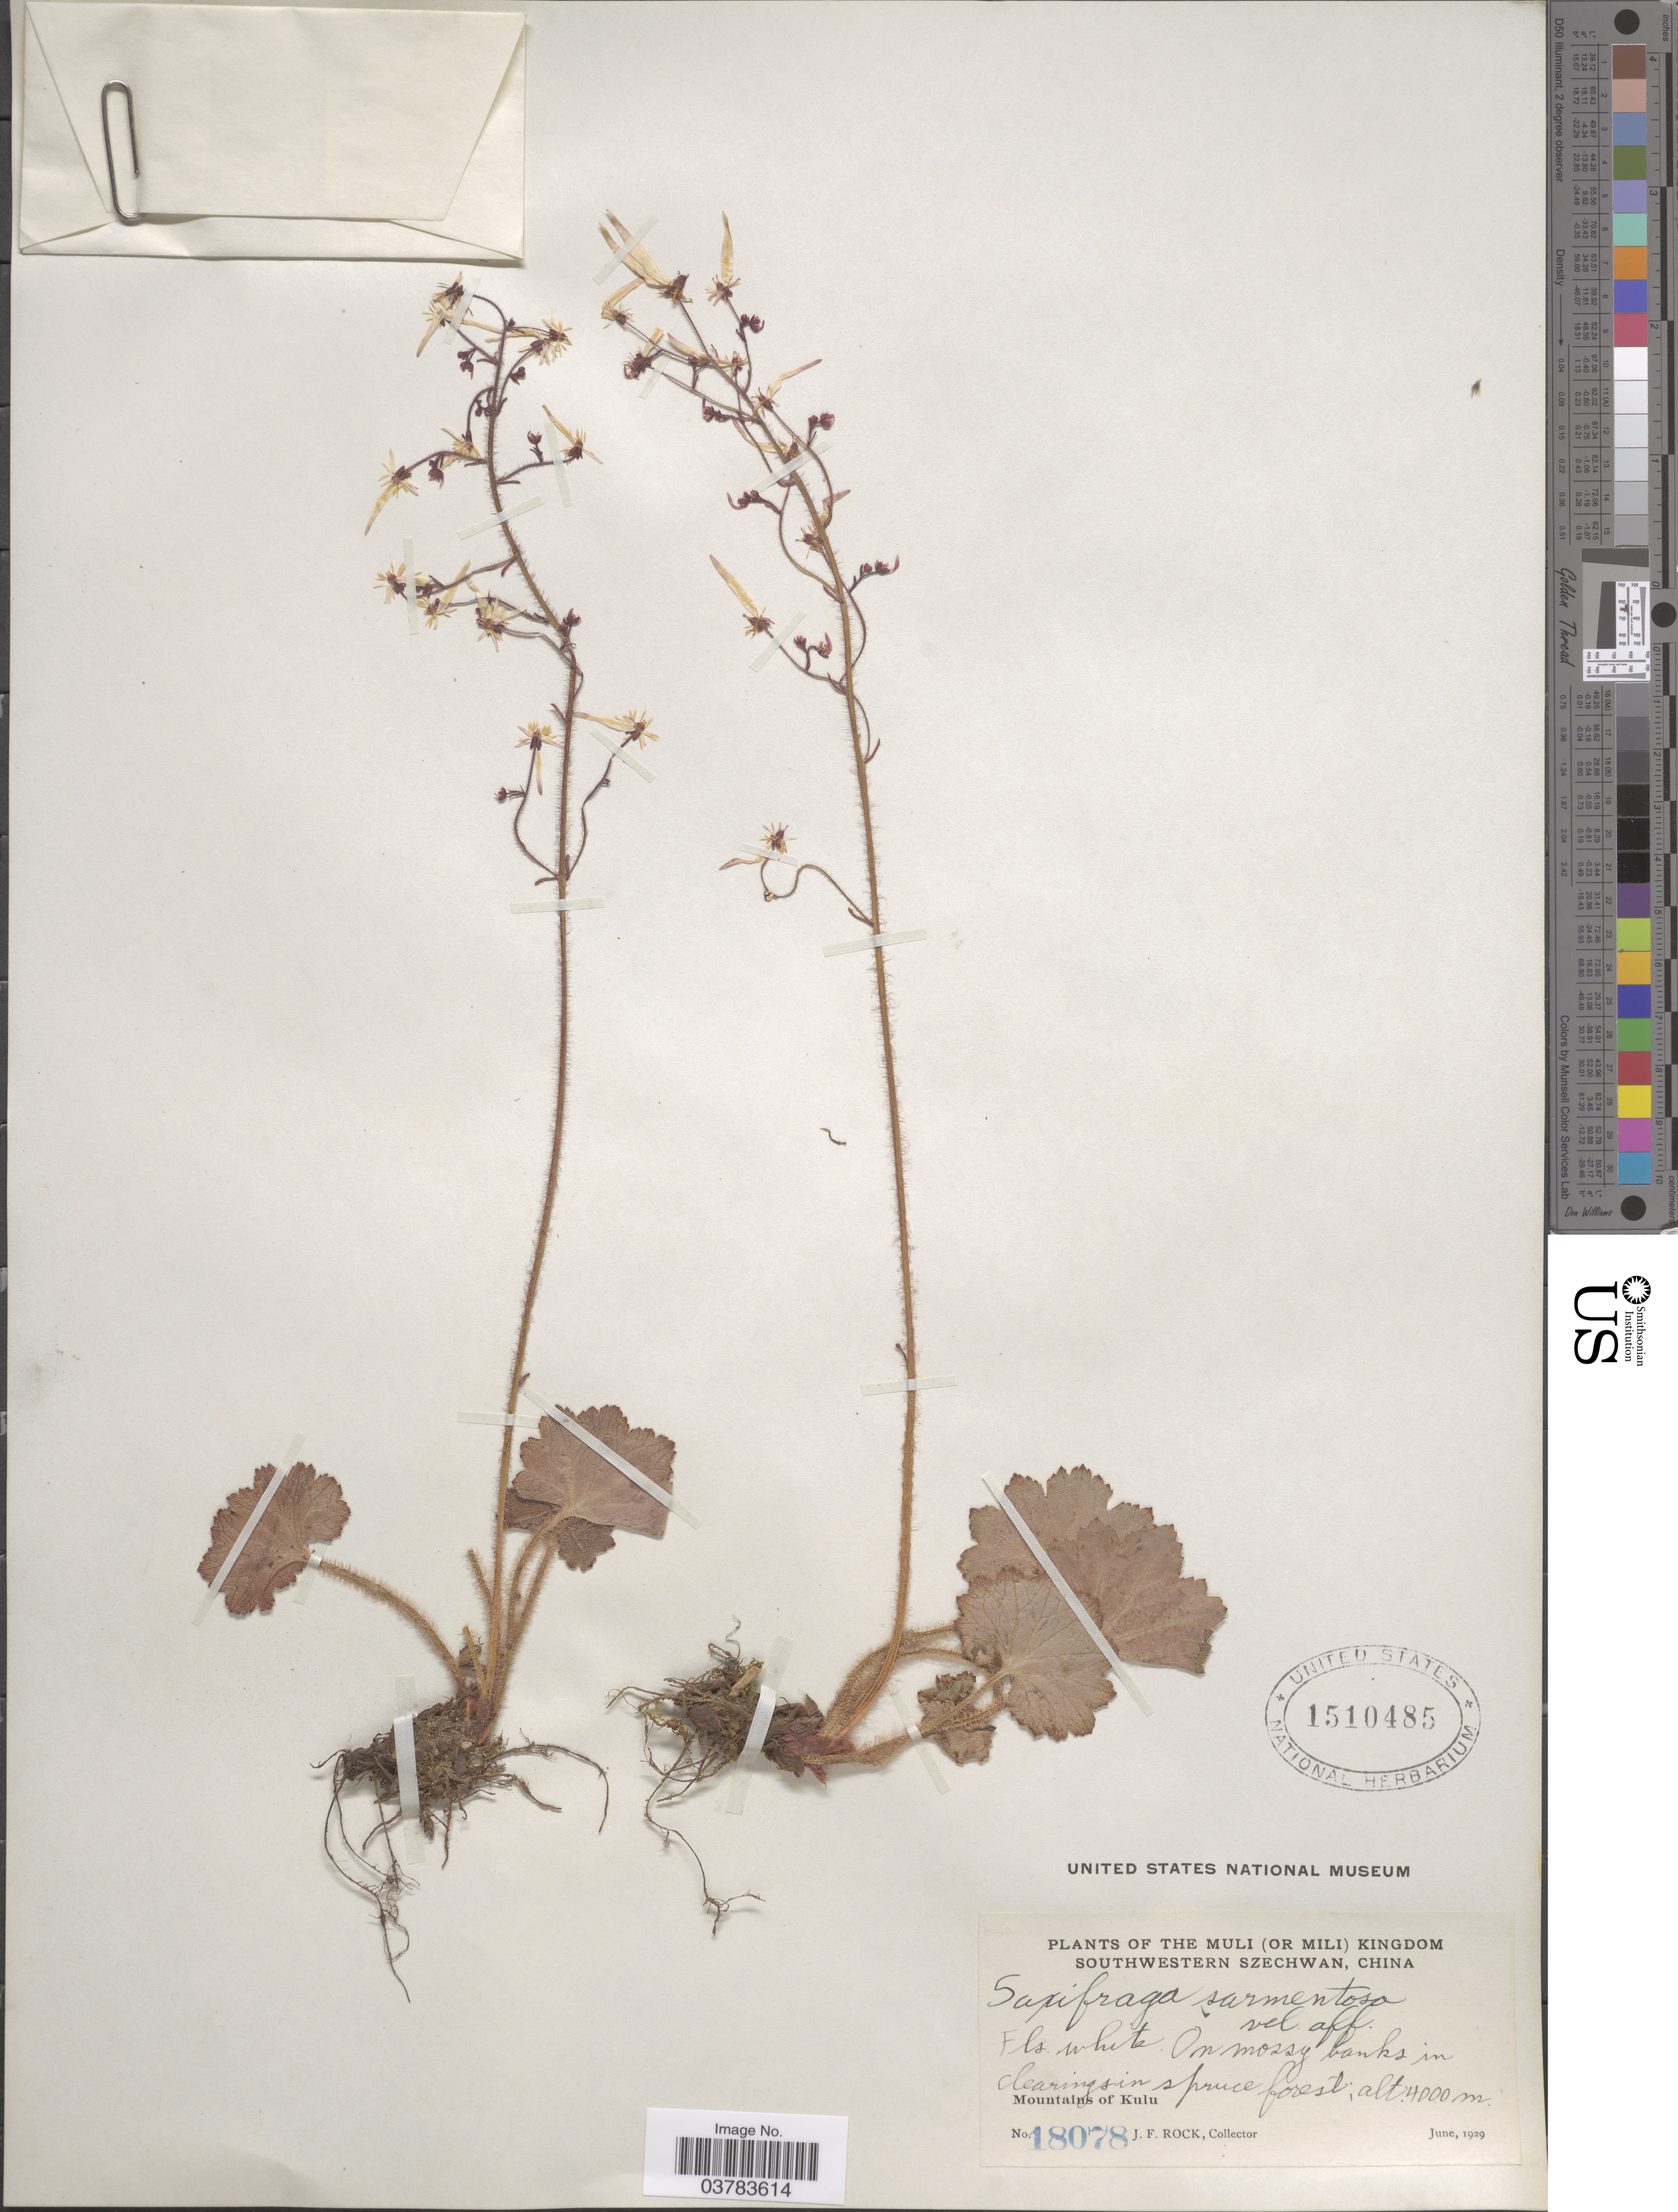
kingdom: Plantae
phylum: Tracheophyta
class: Magnoliopsida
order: Saxifragales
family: Saxifragaceae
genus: Saxifraga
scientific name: Saxifraga sarmentosa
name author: L. f.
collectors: J. Rock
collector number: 18078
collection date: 1929-06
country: China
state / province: Sichuan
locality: The Muli (or Mili) Kingdom. Southwestern Szechwan. On mossy banks in clearings in spruce forest. Mountains of Kulu.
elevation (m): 4000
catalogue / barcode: US 1510485